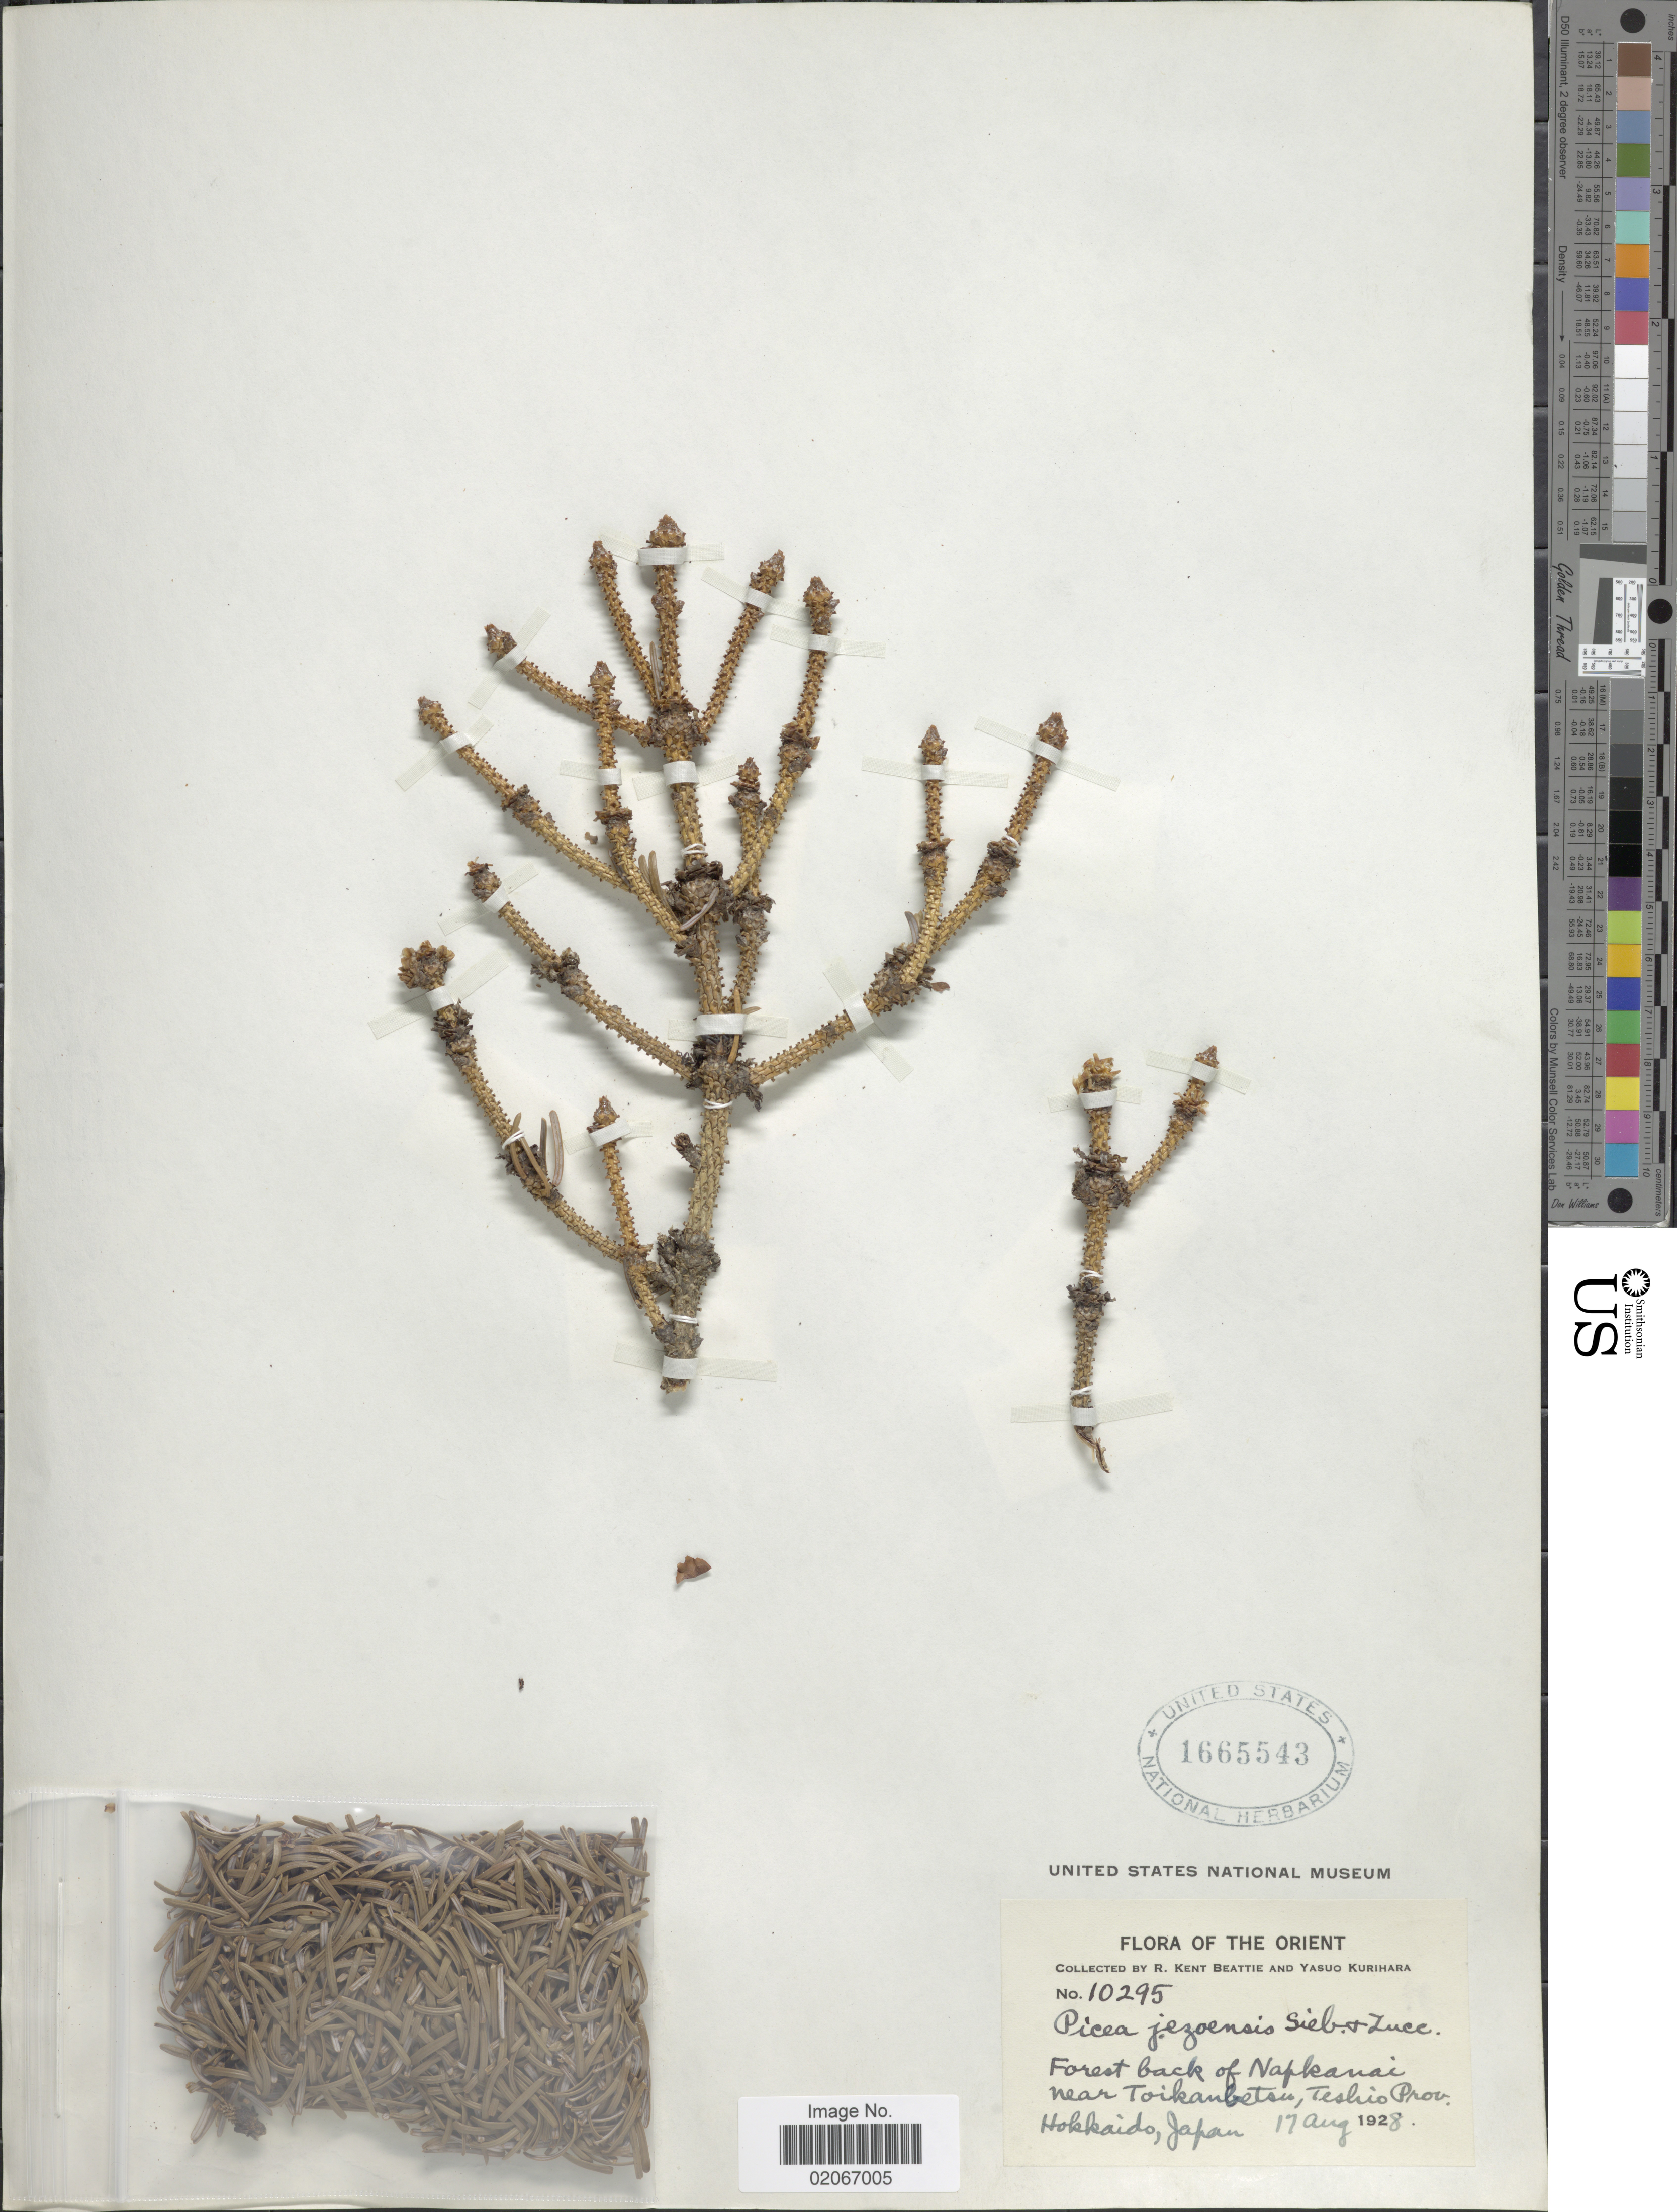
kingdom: Plantae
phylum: Tracheophyta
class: Pinopsida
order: Pinales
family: Pinaceae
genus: Picea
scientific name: Picea jezoensis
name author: (Siebold & Zucc.) Carrière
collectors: R. K. Beattie & Y. Kurihara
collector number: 10295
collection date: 1928-08-17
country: Japan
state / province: Hokkaidō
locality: The Orient. Forest back of Napkanai near Toikanbetsu, Teshio Prov.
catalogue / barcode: US 1665543